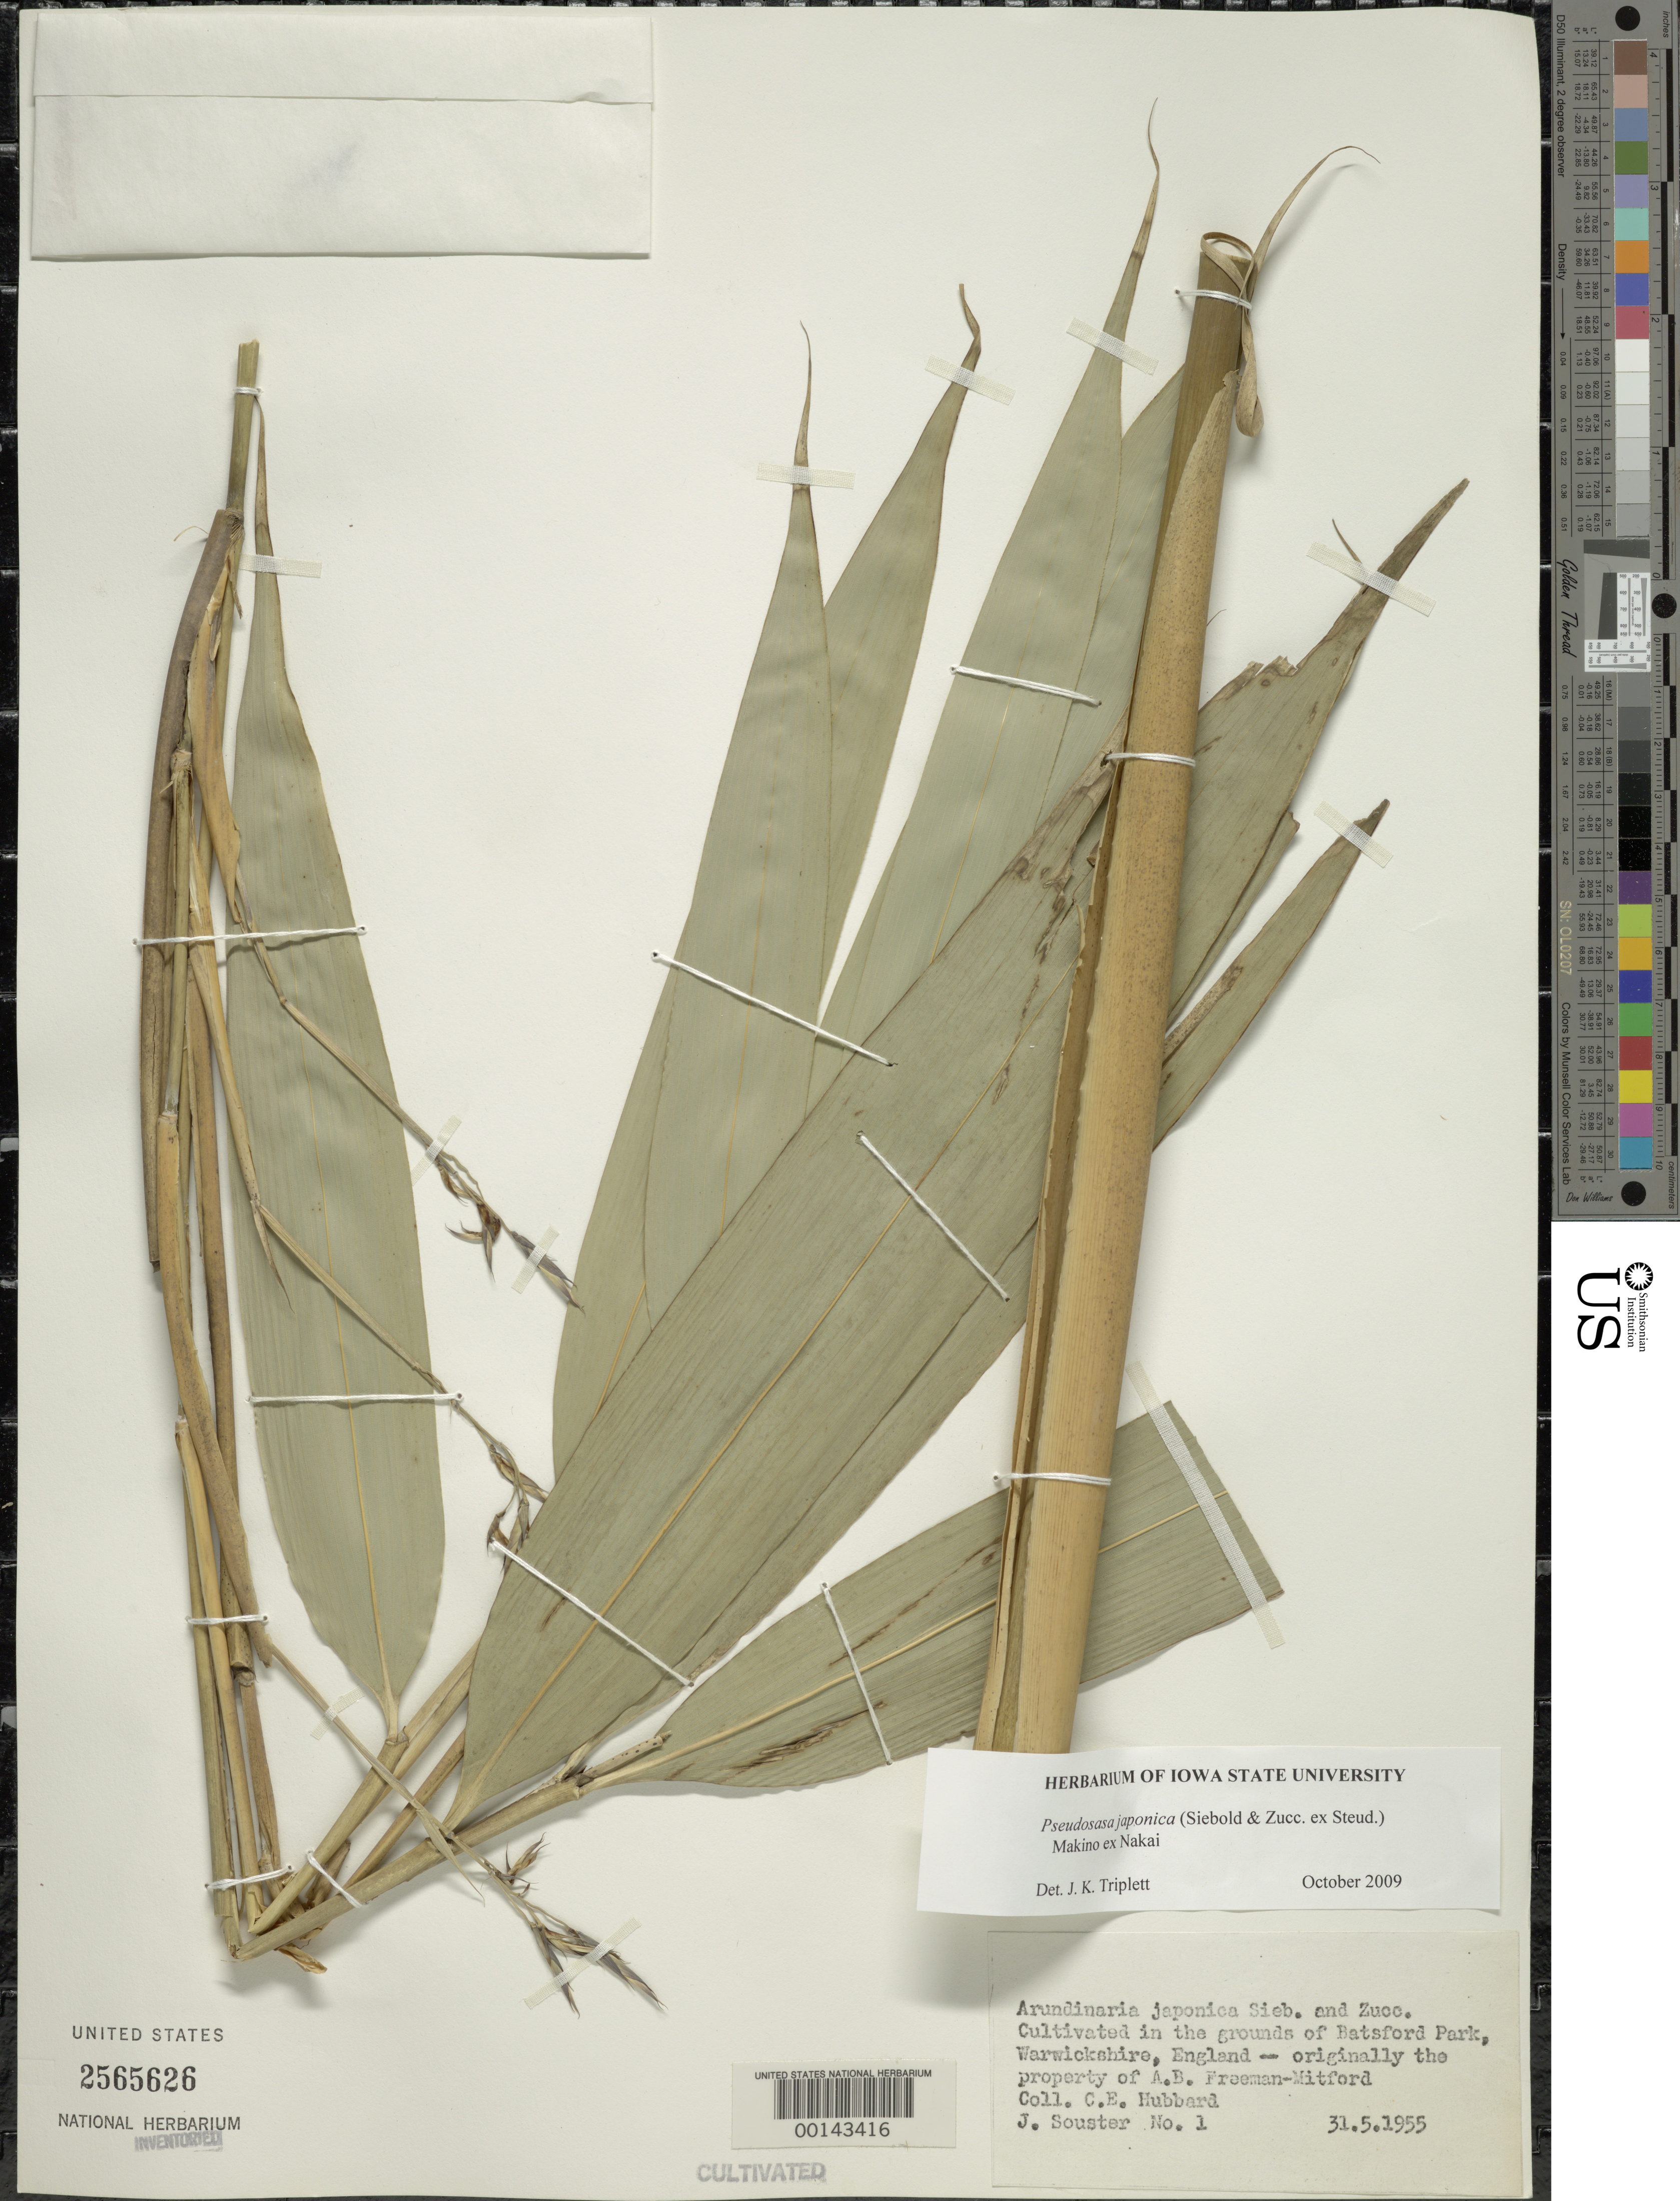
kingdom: Plantae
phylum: Tracheophyta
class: Liliopsida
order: Poales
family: Poaceae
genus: Pseudosasa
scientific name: Pseudosasa japonica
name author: (Siebold & Zucc. ex Steud.) Makino ex Nakai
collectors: C. E. Hubbard & J. Souster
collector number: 1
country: United Kingdom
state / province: England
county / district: Warwickshire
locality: Batsford Park, originally the property of A.B. Freeman-Mitford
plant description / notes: Culm, Leaf Complement. Duplicate label on sheet # 2565651 Hubbard s.n.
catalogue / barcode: US 2565626